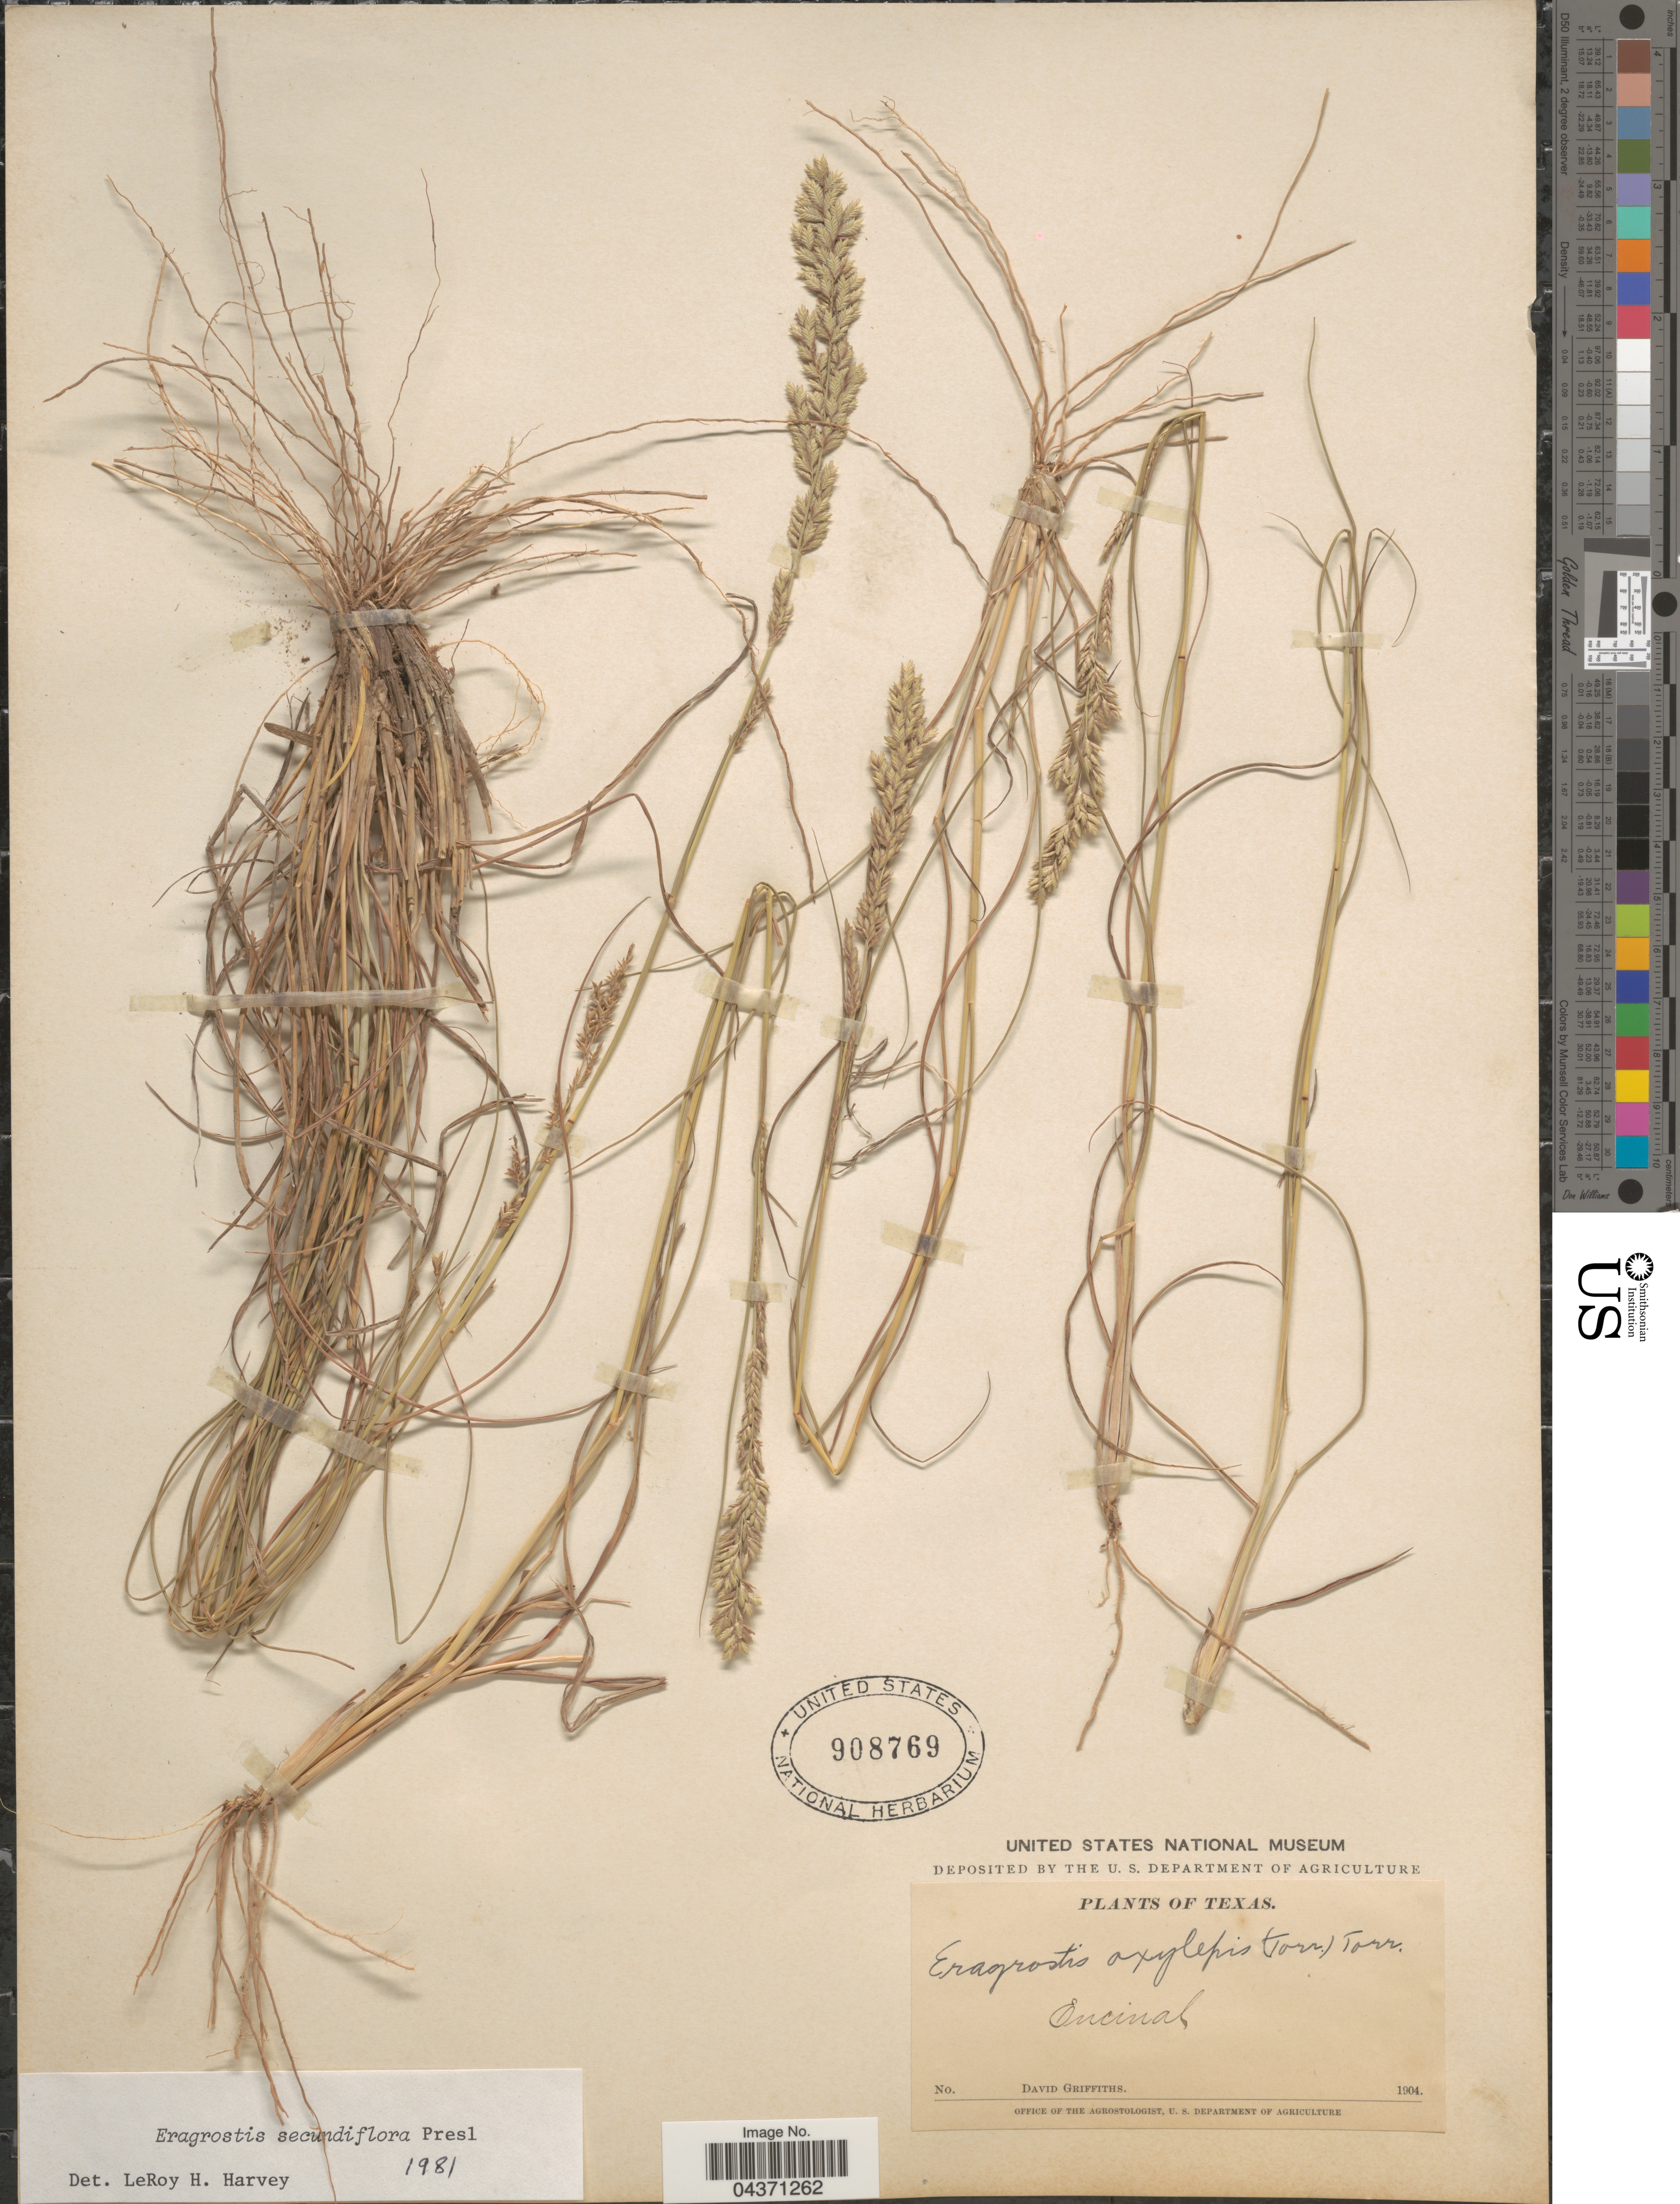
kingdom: Plantae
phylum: Tracheophyta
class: Liliopsida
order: Poales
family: Poaceae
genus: Eragrostis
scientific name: Eragrostis secundiflora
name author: J. Presl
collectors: D. Griffiths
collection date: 1904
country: United States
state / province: Texas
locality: Encinal.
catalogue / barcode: US 908769